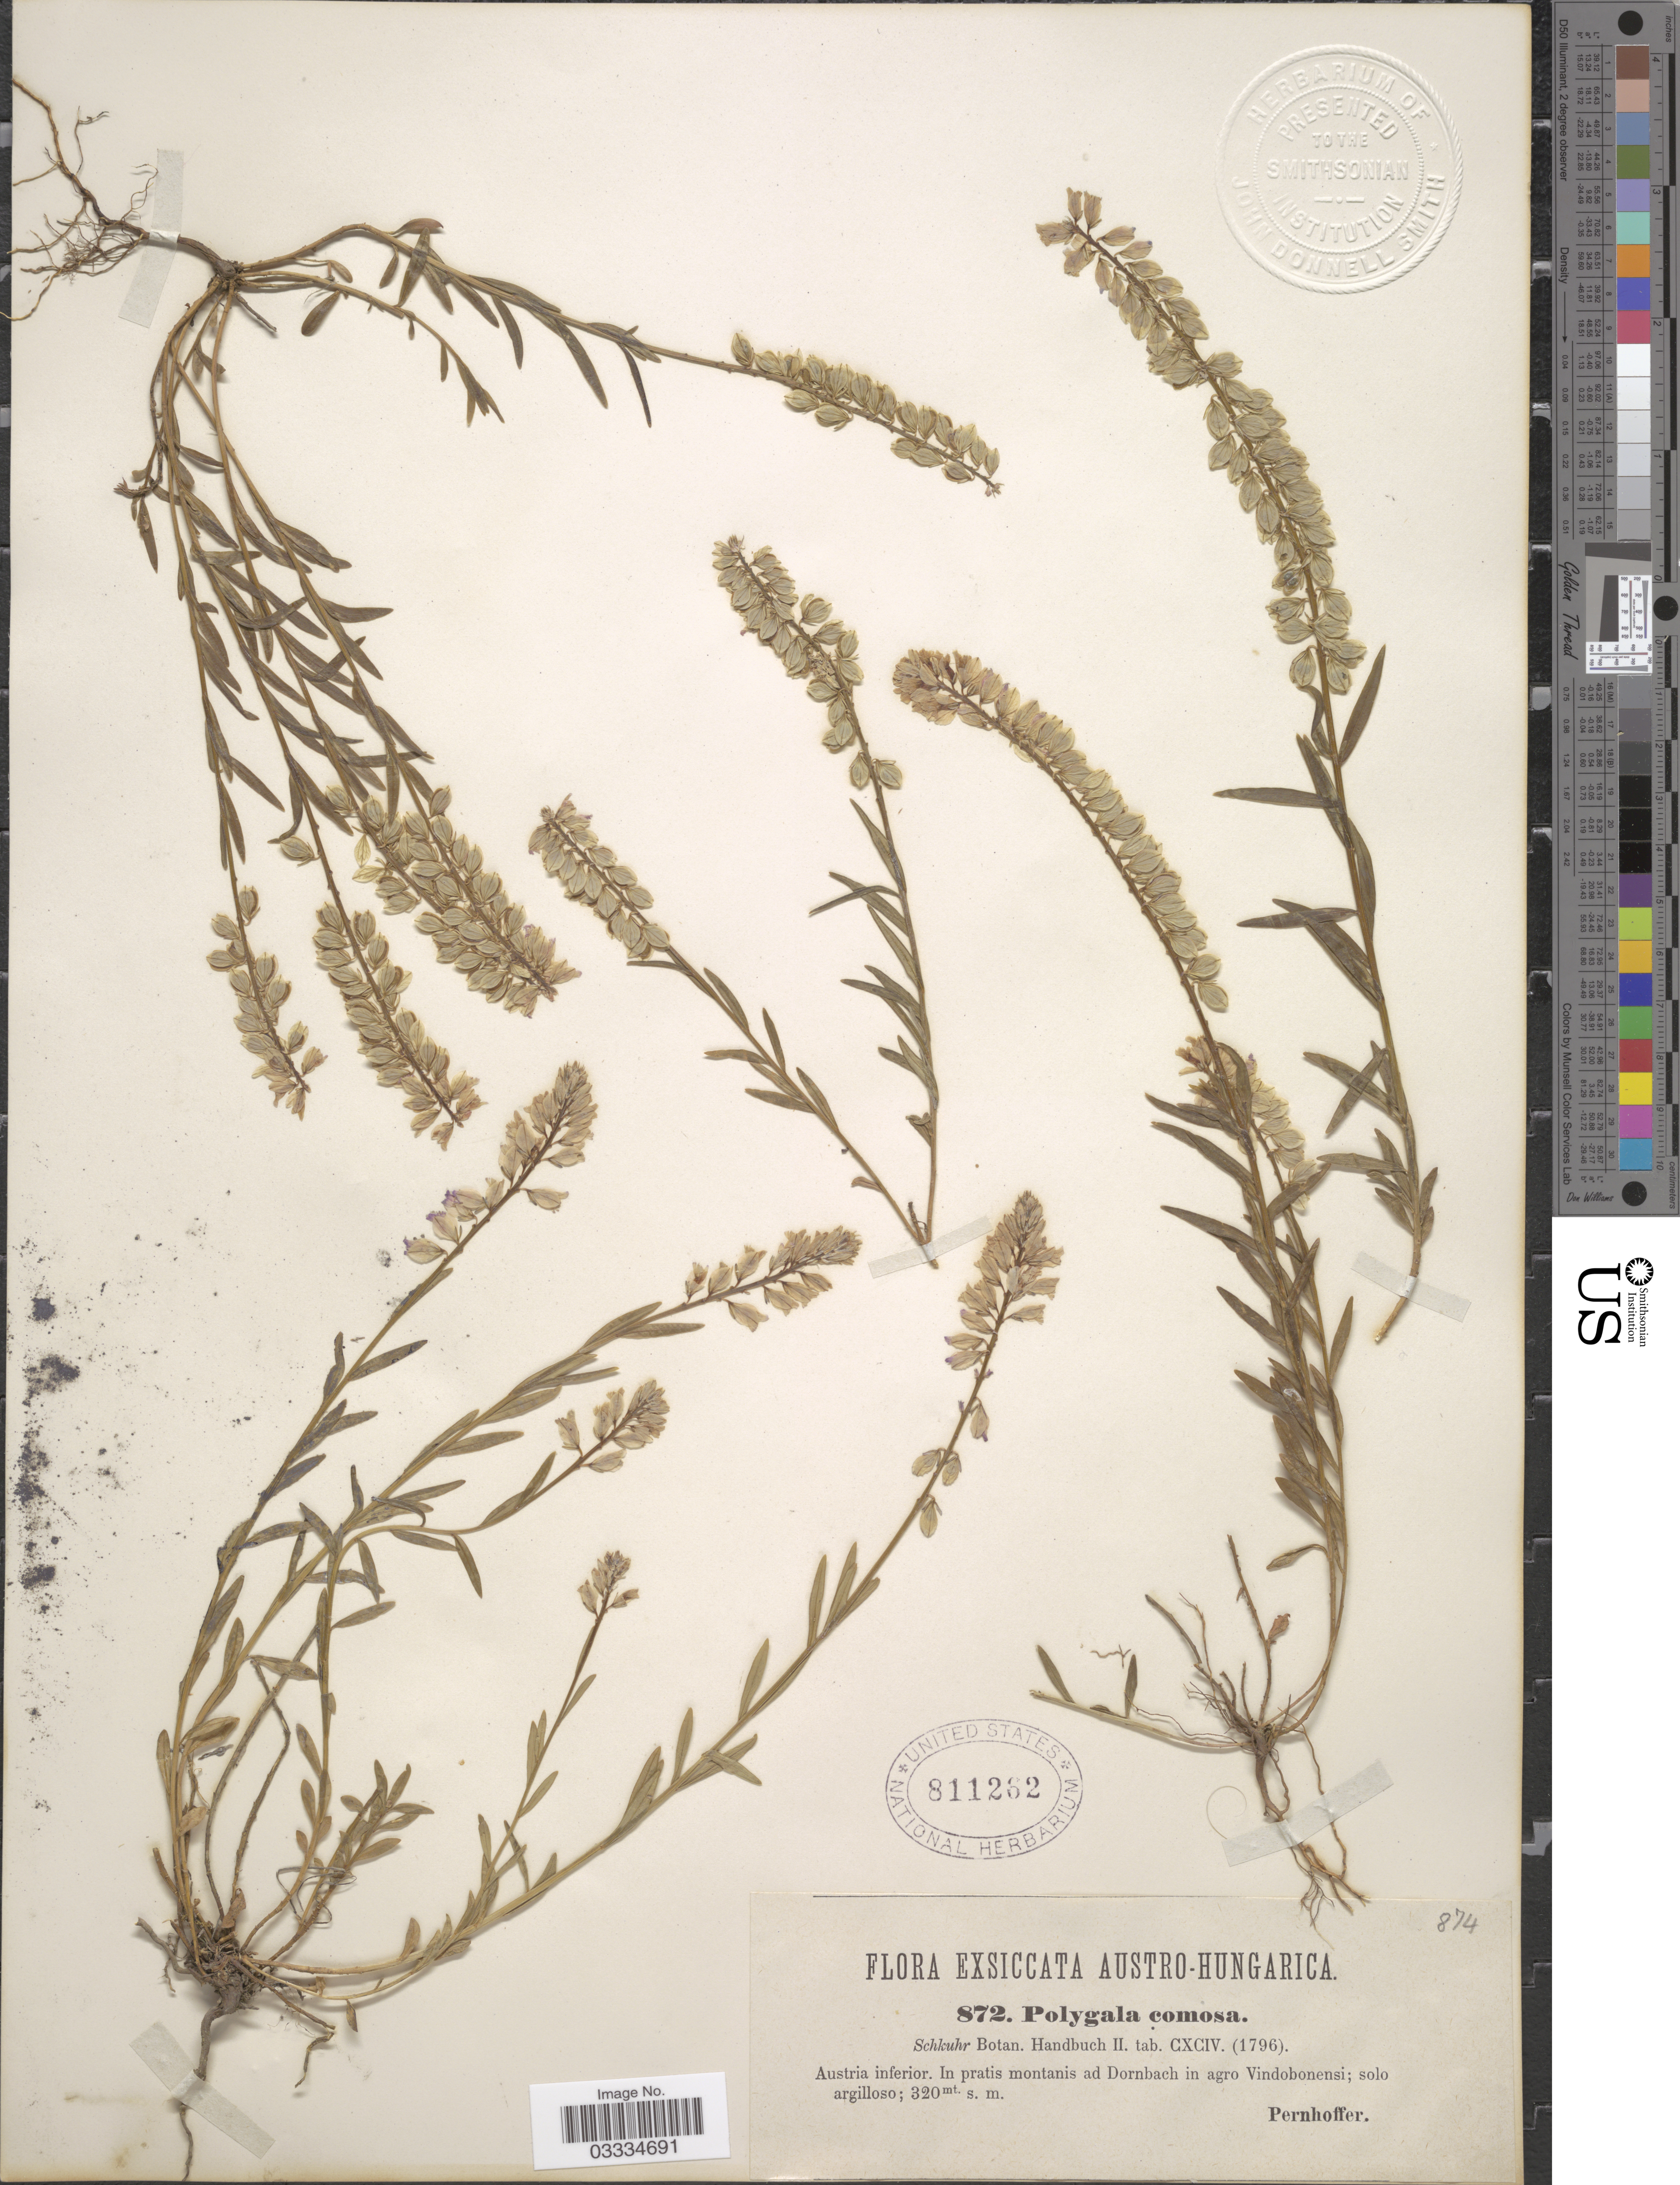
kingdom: Plantae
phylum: Tracheophyta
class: Magnoliopsida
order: Fabales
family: Polygalaceae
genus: Polygala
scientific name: Polygala comosa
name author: Schkuhr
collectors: Pernhoffer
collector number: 872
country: Austria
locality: Austro-Hungarica. Austria inferior. In pratis montanis ad Dornbach in agro Vindobonensi.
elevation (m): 320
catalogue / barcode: US 811262